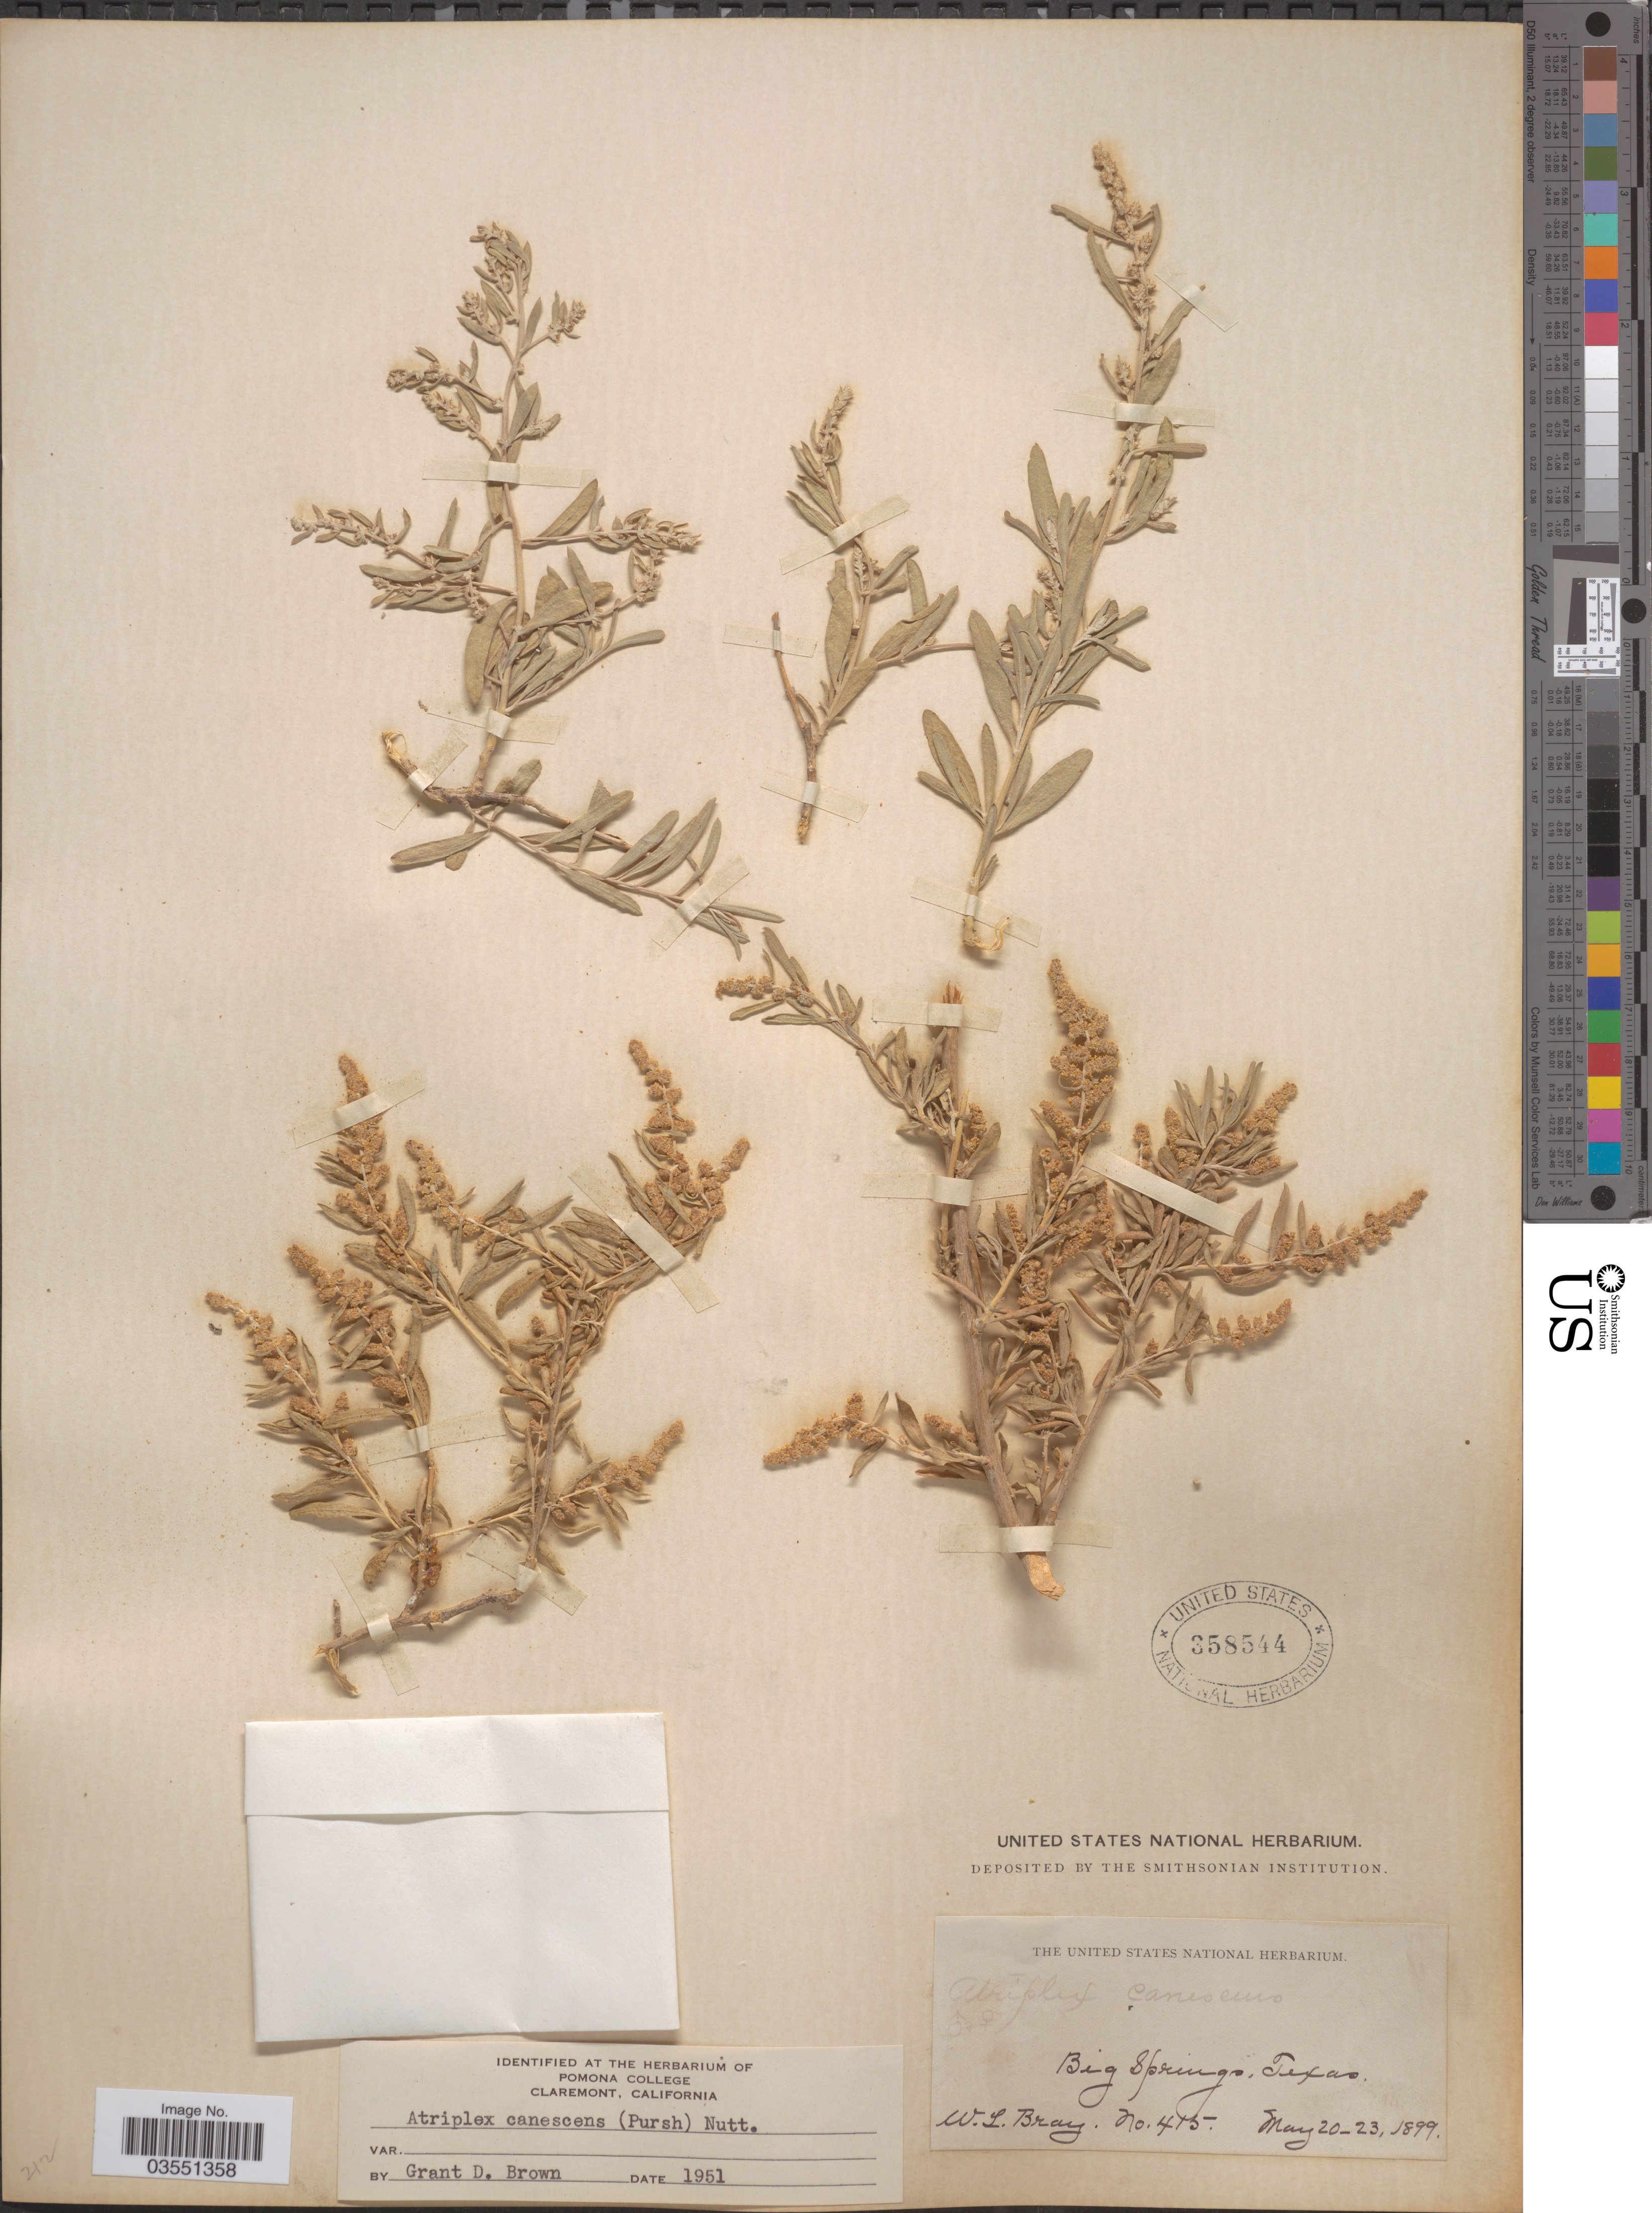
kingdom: Plantae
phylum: Tracheophyta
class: Magnoliopsida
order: Caryophyllales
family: Amaranthaceae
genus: Atriplex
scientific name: Atriplex canescens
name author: (Pursh) Nutt.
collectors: W. L. Bray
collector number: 415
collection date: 1899-05-20/1899-05-23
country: United States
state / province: Texas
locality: Big Springs.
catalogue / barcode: US 358544